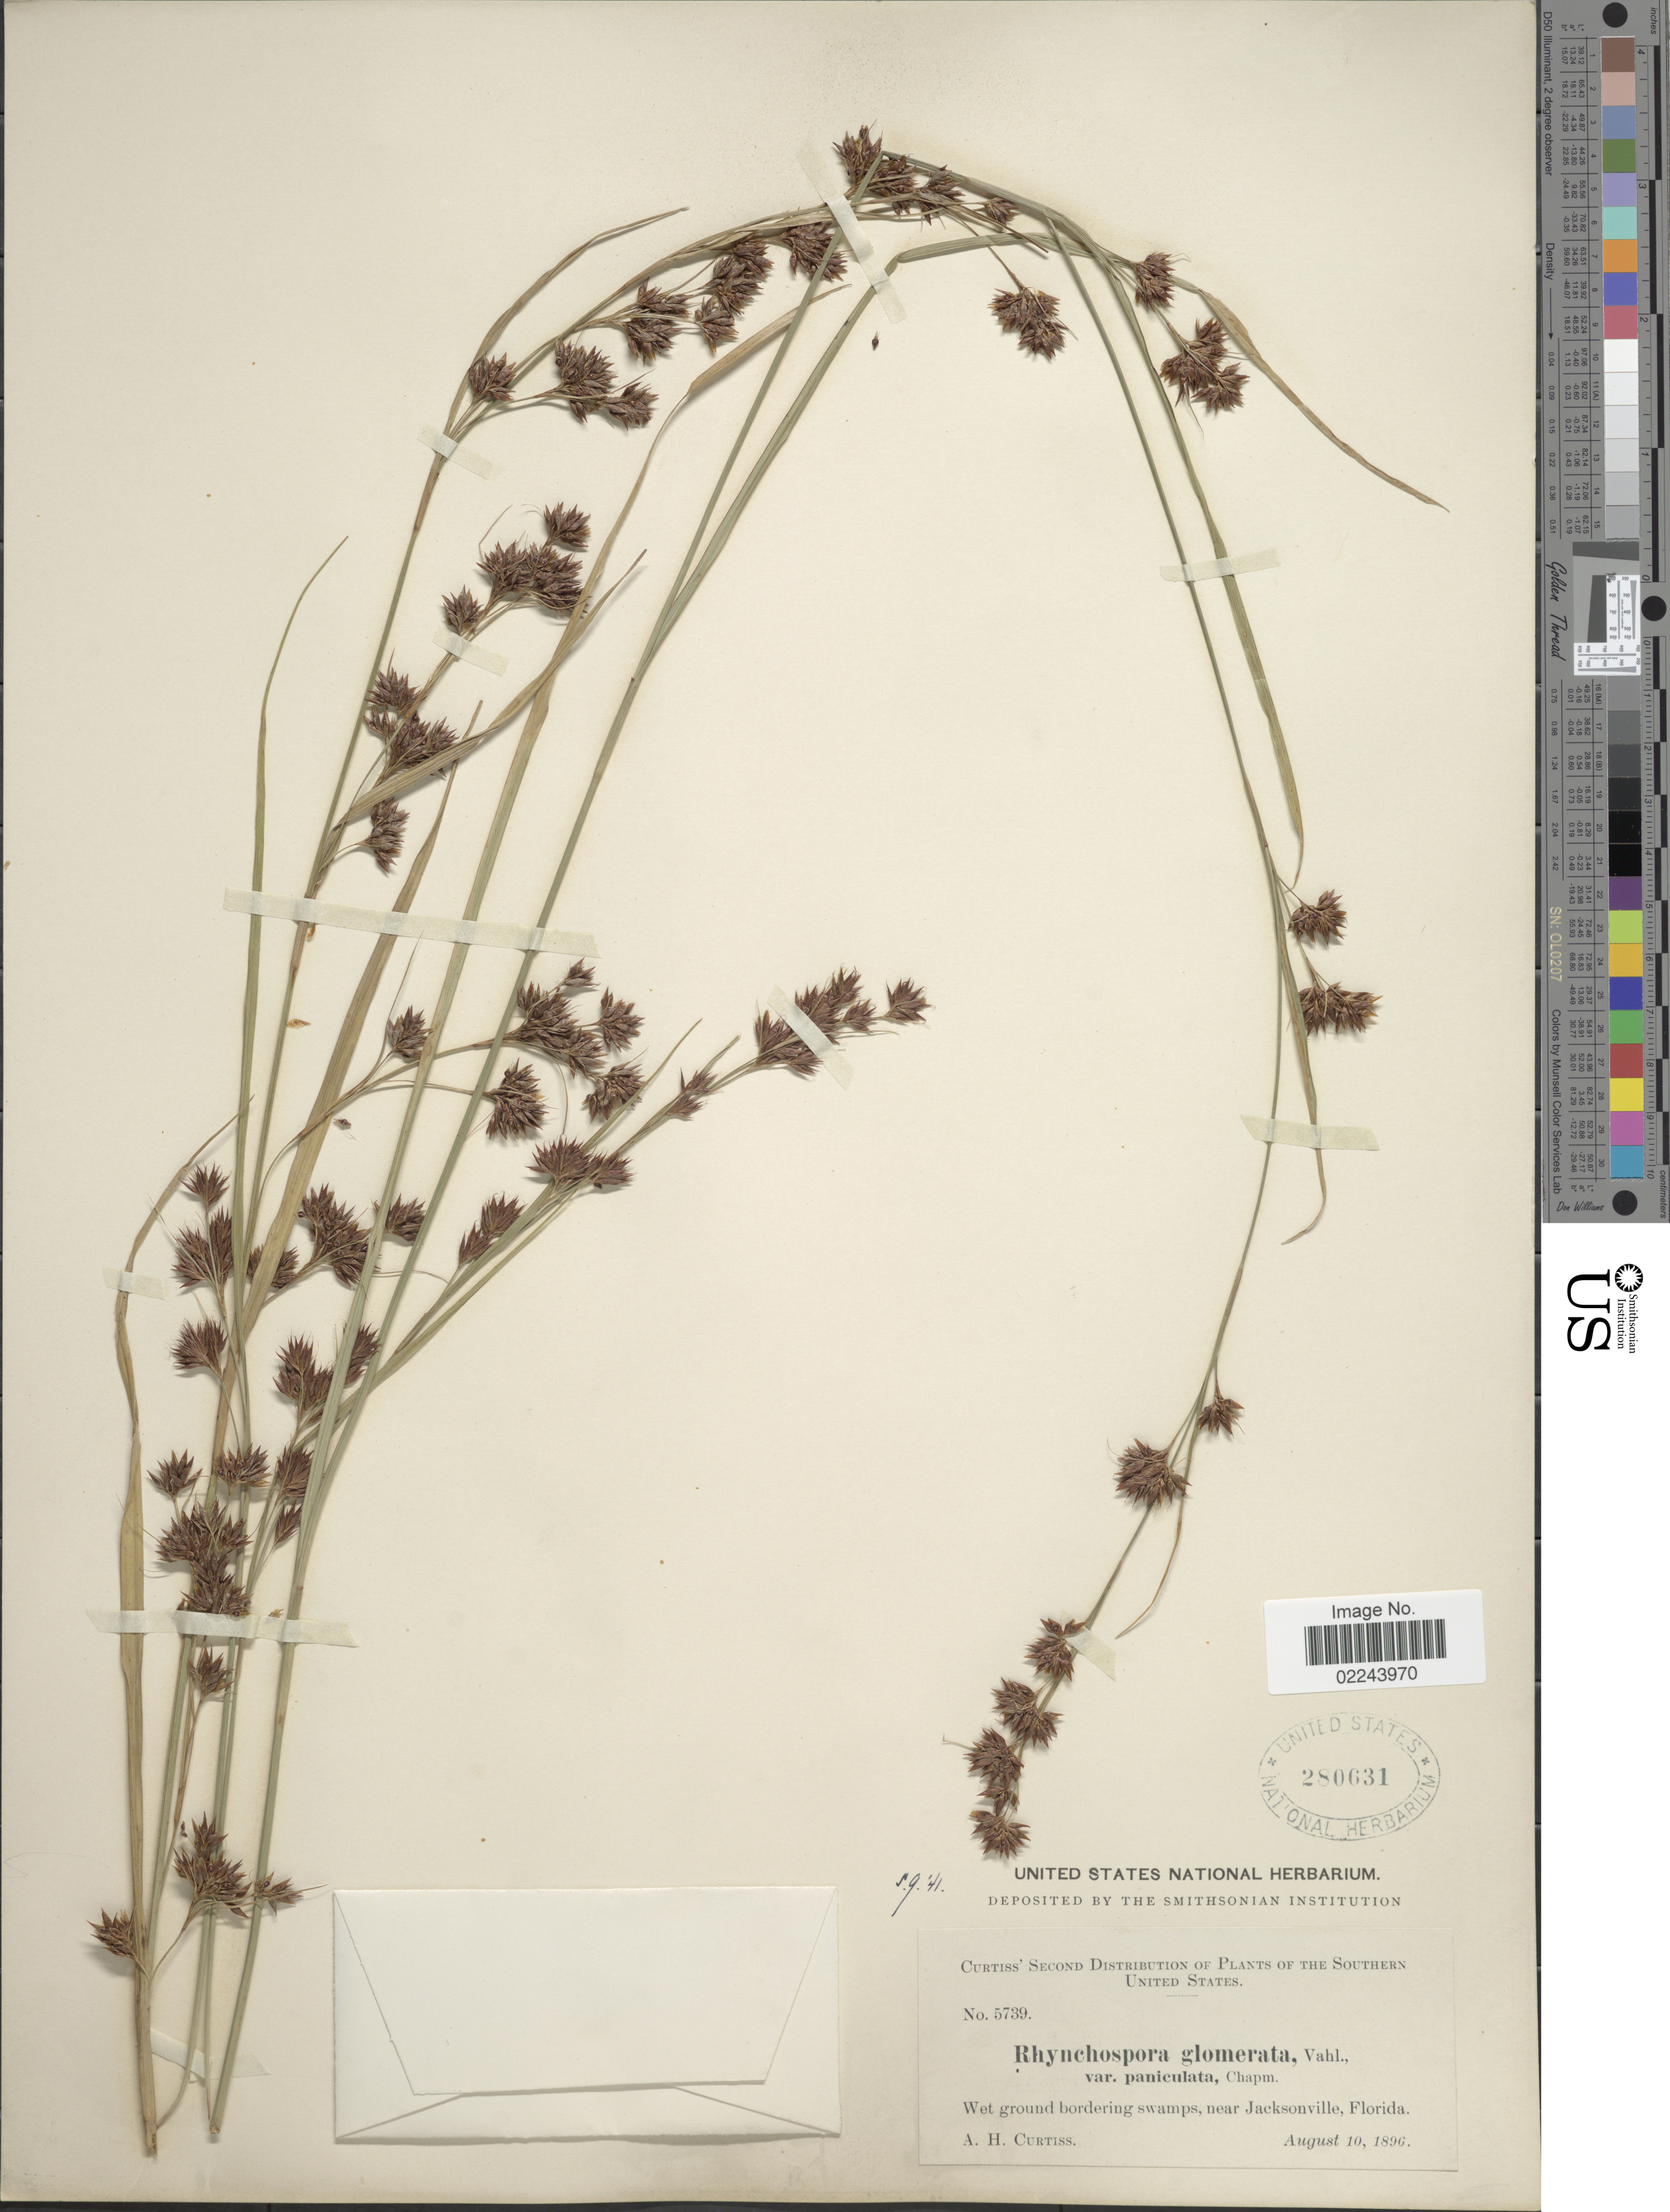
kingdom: Plantae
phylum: Tracheophyta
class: Liliopsida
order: Poales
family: Cyperaceae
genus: Rhynchospora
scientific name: Rhynchospora glomerata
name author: (L.) Vahl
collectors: A. H. Curtiss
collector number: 5739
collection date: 1896-08-10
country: United States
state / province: Florida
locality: Southern United States, near Jacksonville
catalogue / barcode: US 280631